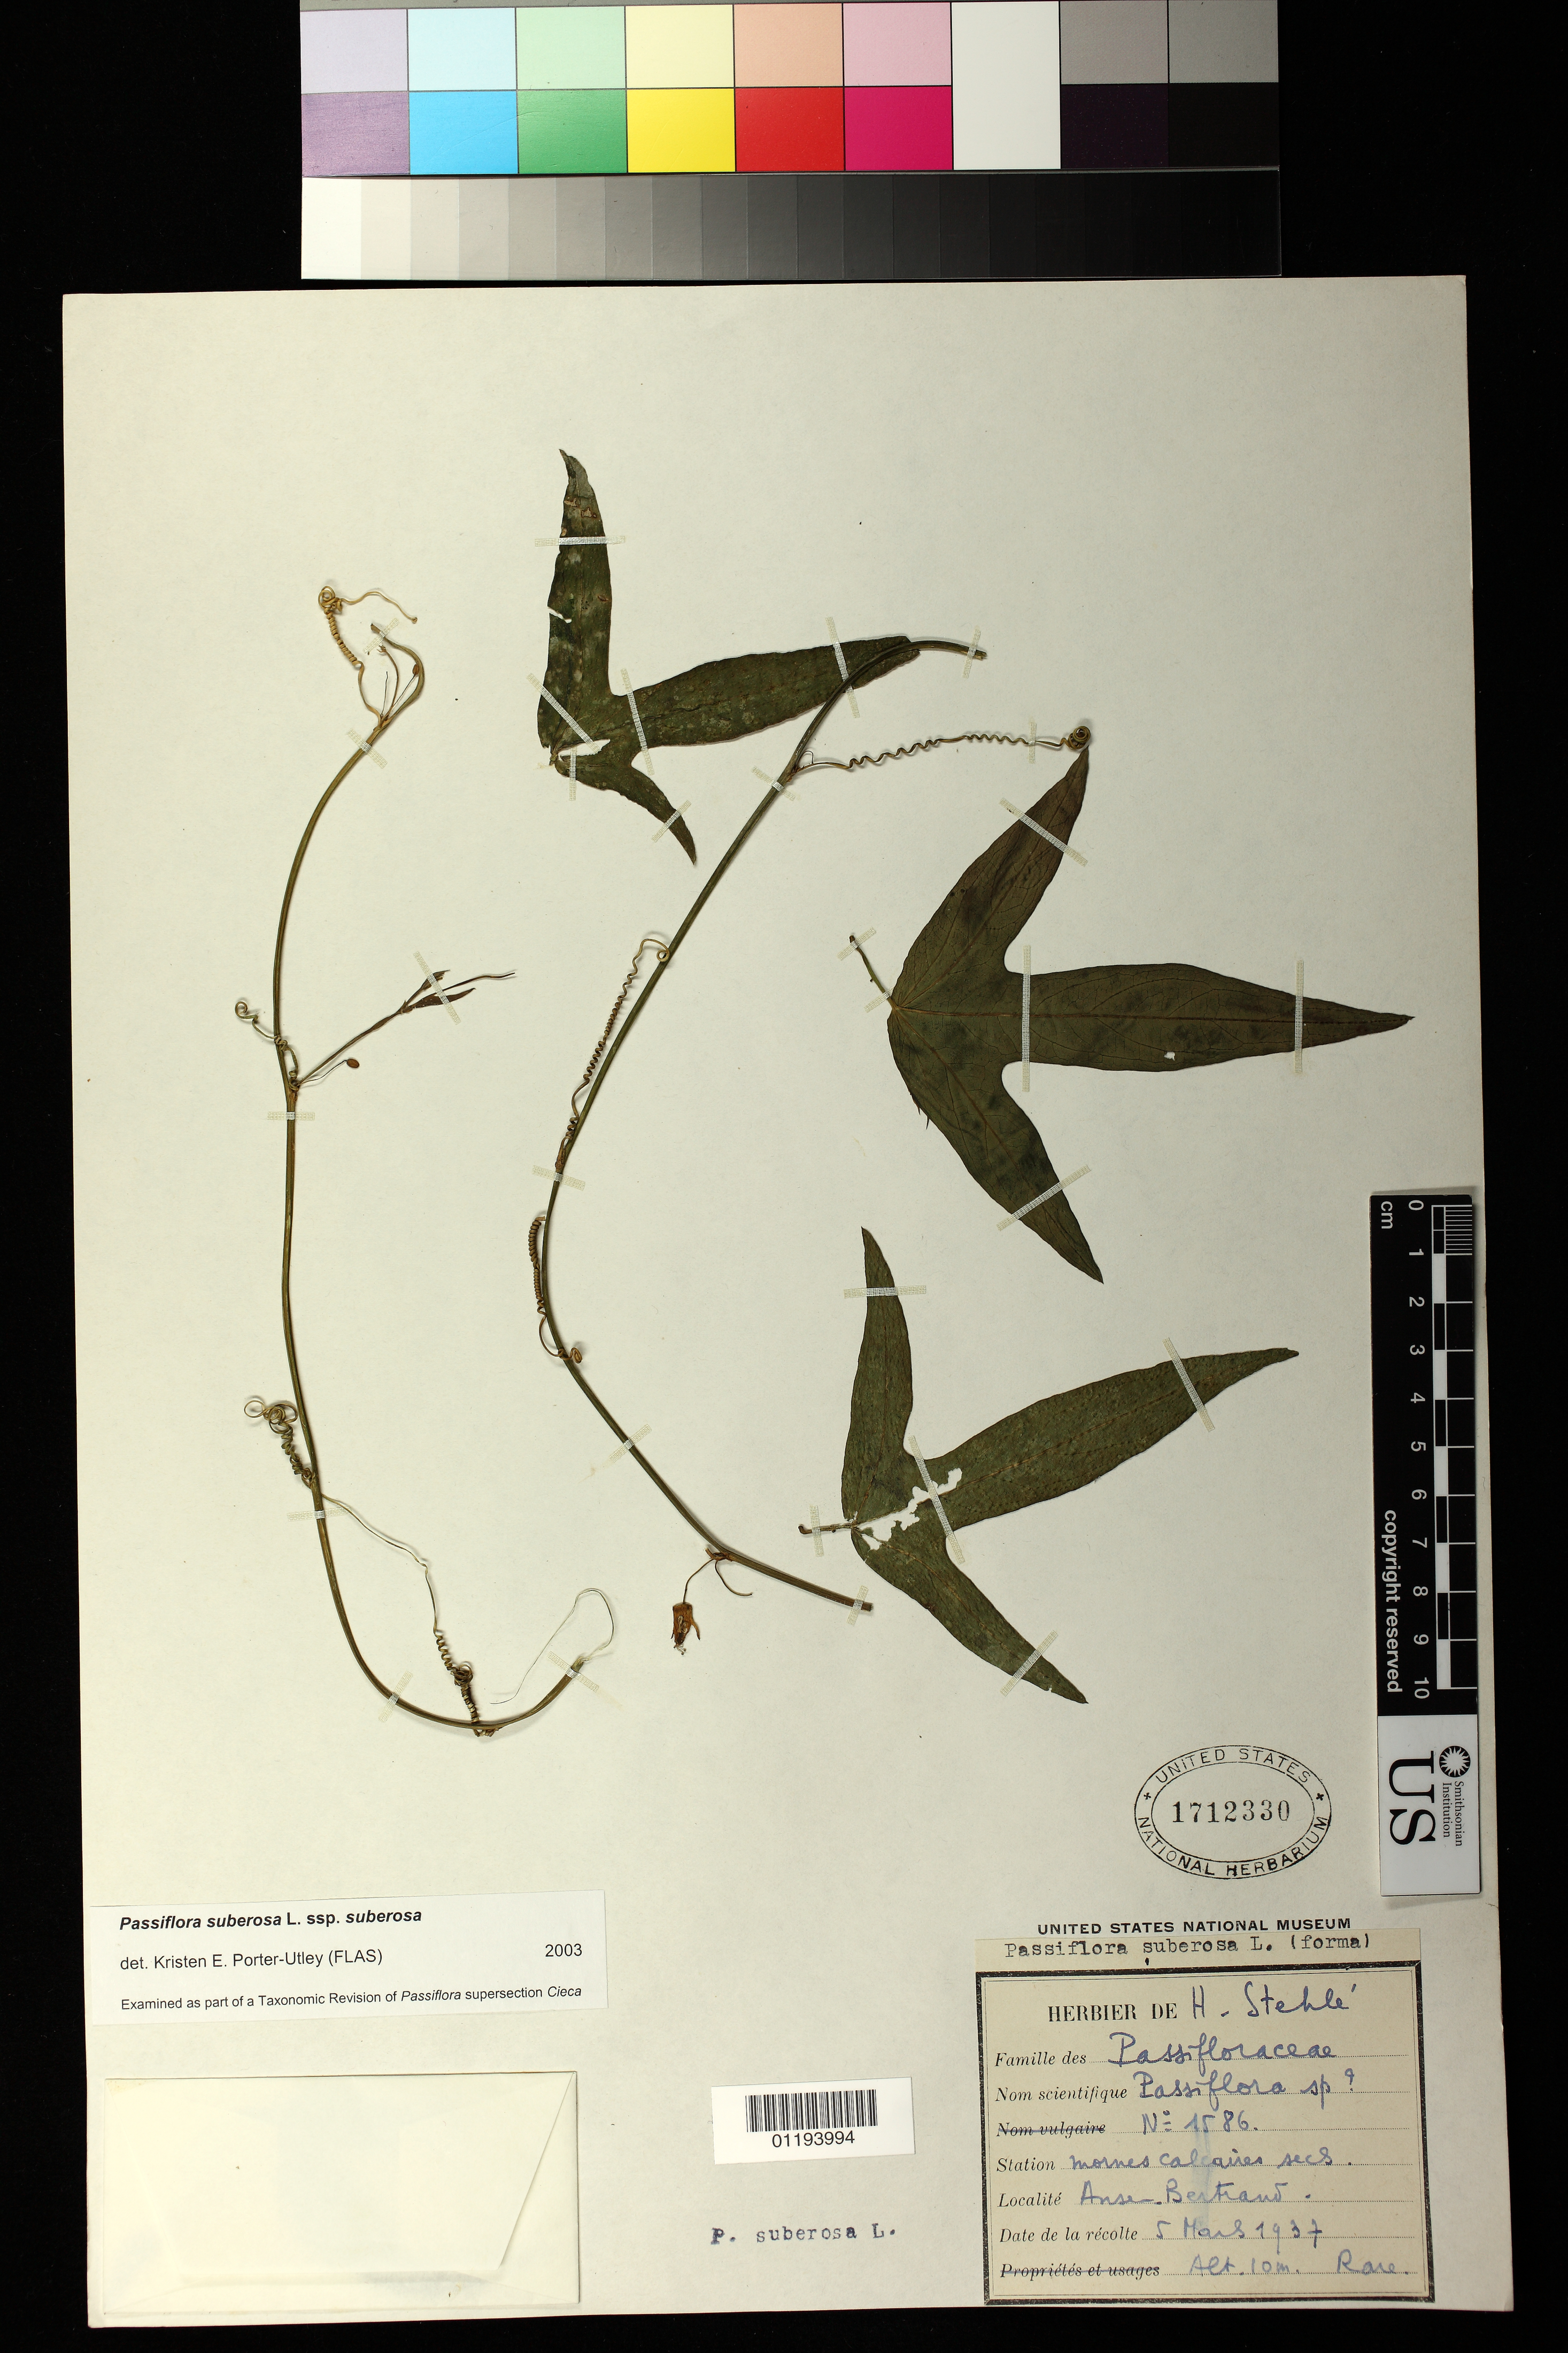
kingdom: Plantae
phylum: Tracheophyta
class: Magnoliopsida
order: Malpighiales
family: Passifloraceae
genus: Passiflora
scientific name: Passiflora suberosa subsp. suberosa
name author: L.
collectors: H. Stehlé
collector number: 1586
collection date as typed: May 5 1937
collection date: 1937-05-05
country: Guadeloupe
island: Basse Terre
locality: Anse Bertrand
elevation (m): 10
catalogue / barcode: US 1712330